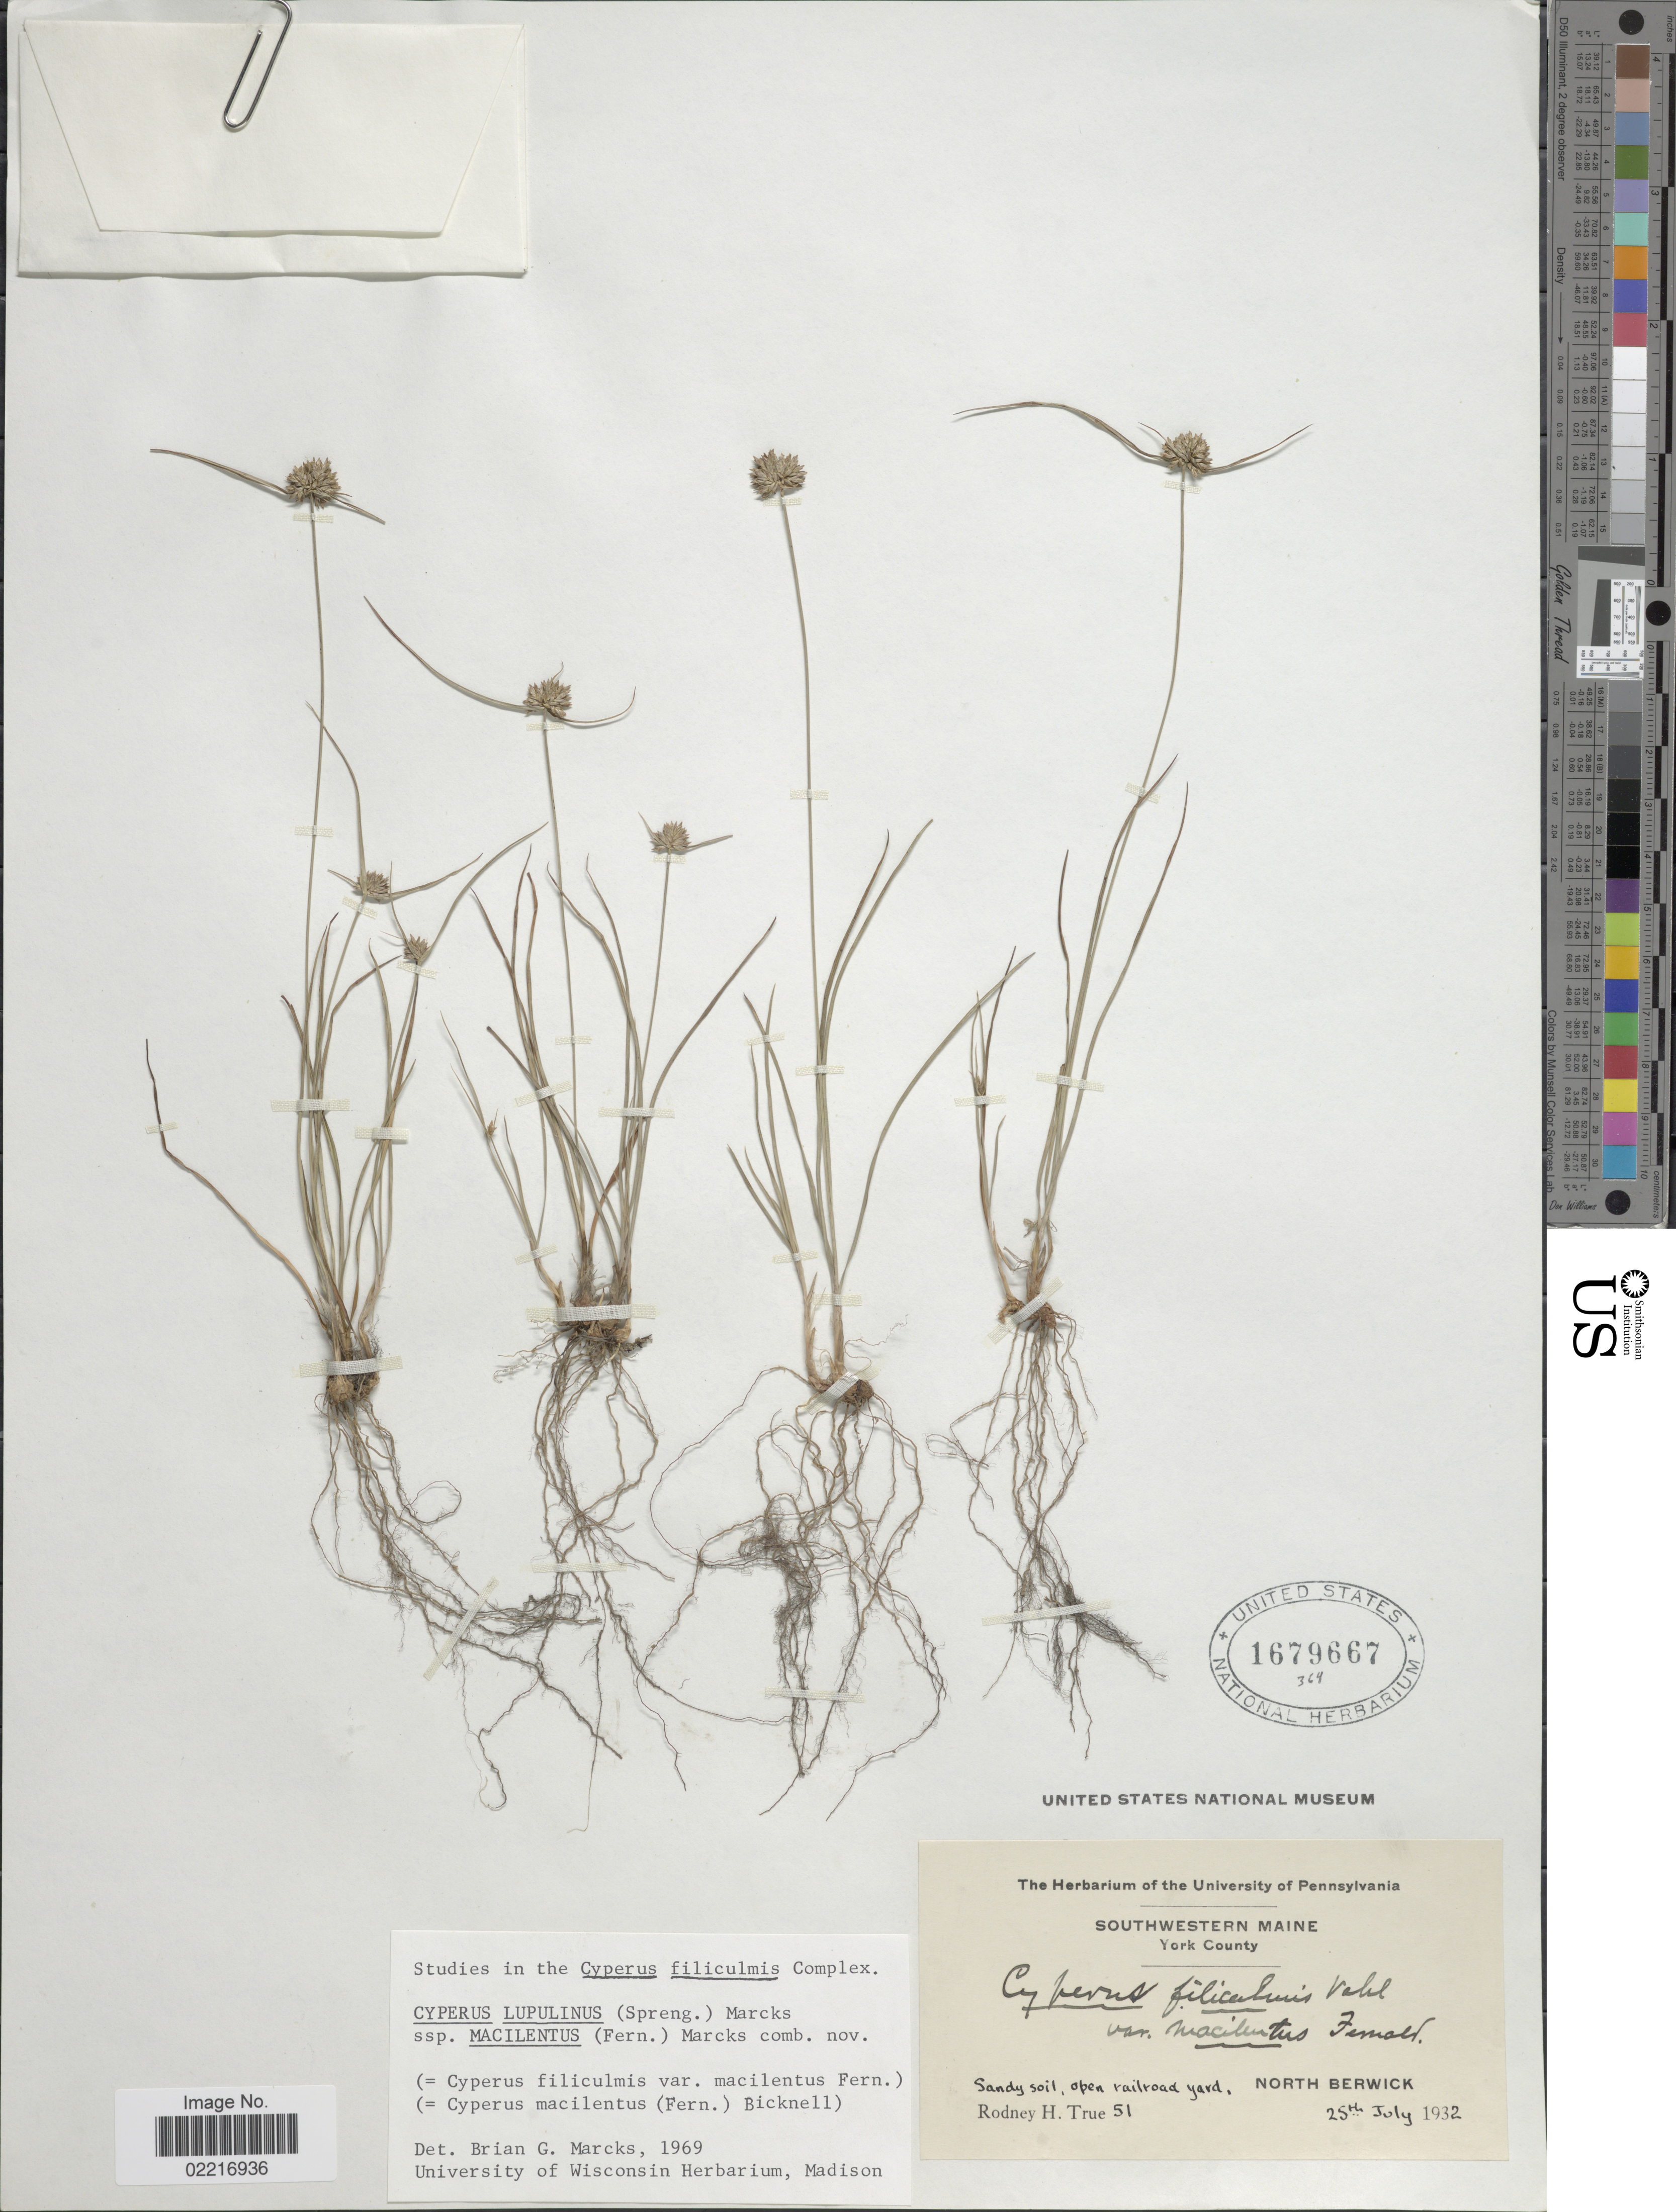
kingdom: Plantae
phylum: Tracheophyta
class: Liliopsida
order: Poales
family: Cyperaceae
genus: Cyperus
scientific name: Cyperus lupulinus subsp. macilentus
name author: (Fernald) Marcks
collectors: R. H. True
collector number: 51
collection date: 1932-07-25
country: United States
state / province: Maine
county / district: York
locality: Southwestern Maine, York County, North Berwick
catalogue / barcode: US 1679667